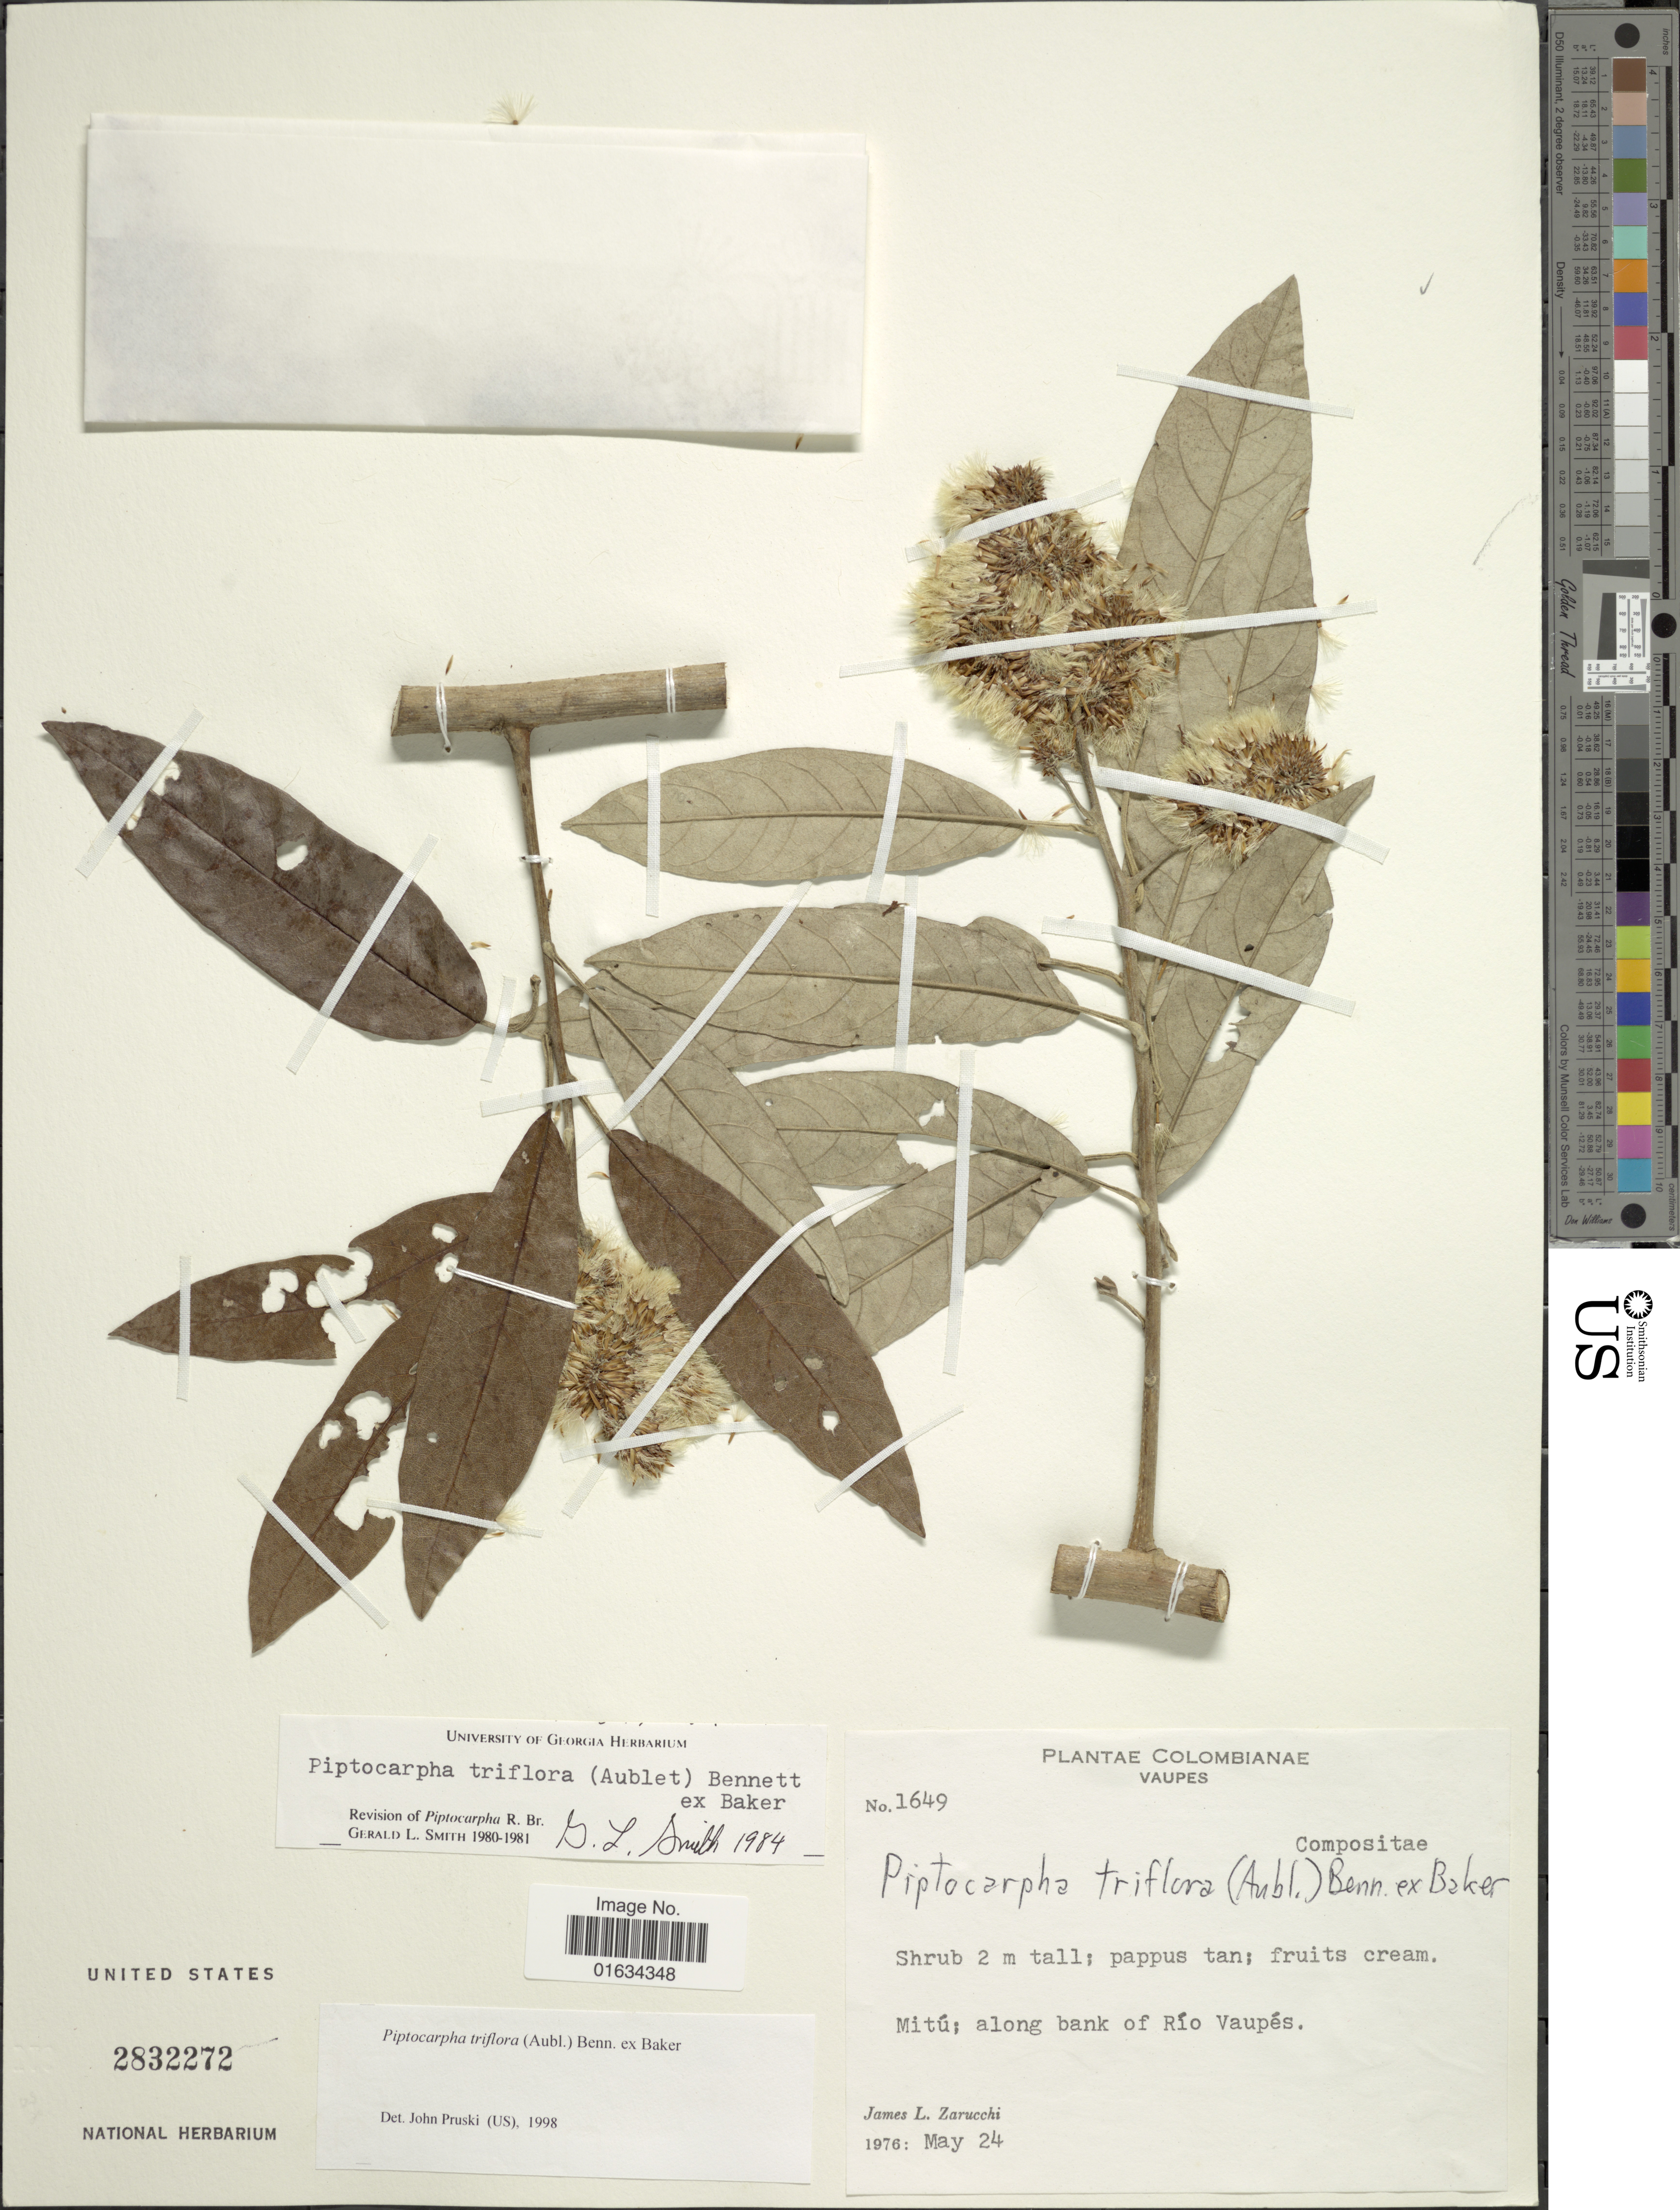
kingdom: Plantae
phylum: Tracheophyta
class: Magnoliopsida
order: Asterales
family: Asteraceae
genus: Piptocarpha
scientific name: Piptocarpha triflora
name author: (Aubl.) Benn. ex Baker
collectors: J. L. Zarucchi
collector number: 1649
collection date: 1976-05-24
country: Colombia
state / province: Vaupés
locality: Mitú; along bank of Río Vaupés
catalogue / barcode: US 2832272